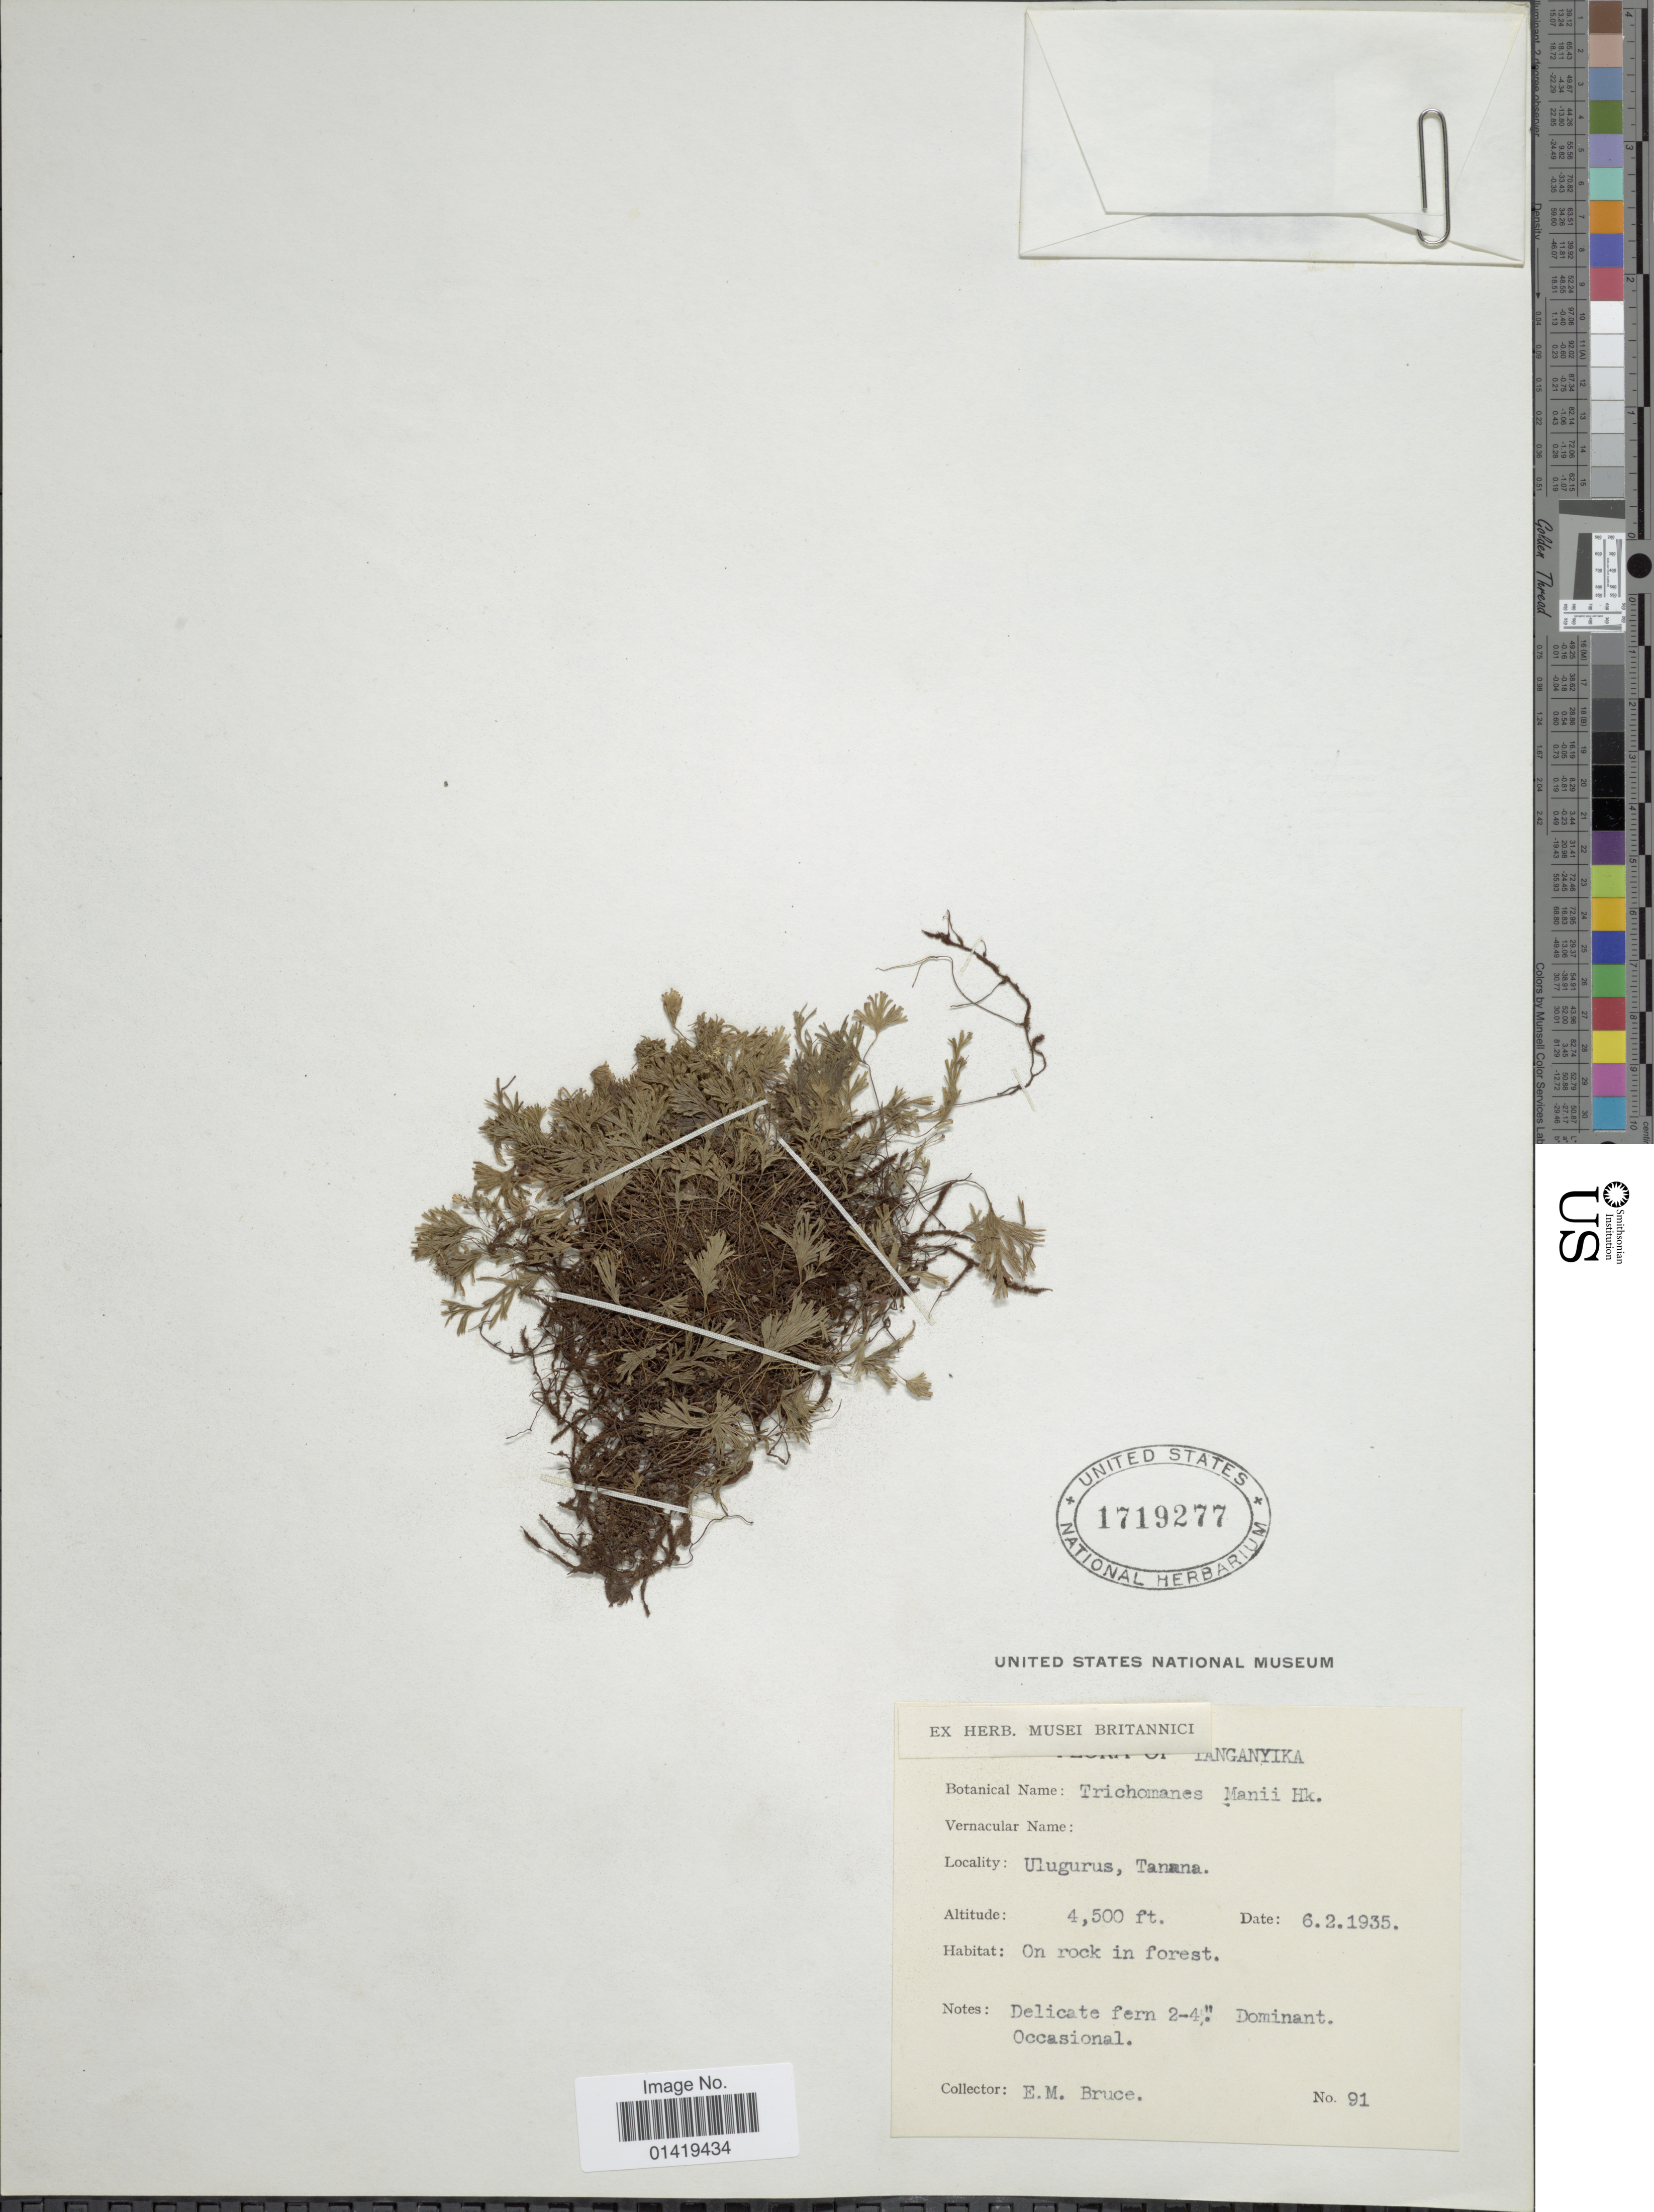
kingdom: Plantae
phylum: Tracheophyta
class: Polypodiopsida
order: Hymenophyllales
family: Hymenophyllaceae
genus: Hymenophyllum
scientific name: Hymenophyllum parvulum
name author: C. Chr.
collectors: E. Bruce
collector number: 91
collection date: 1935-02-06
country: Tanzania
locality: Ulugurus Tanana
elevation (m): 1372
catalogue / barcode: US 1719277